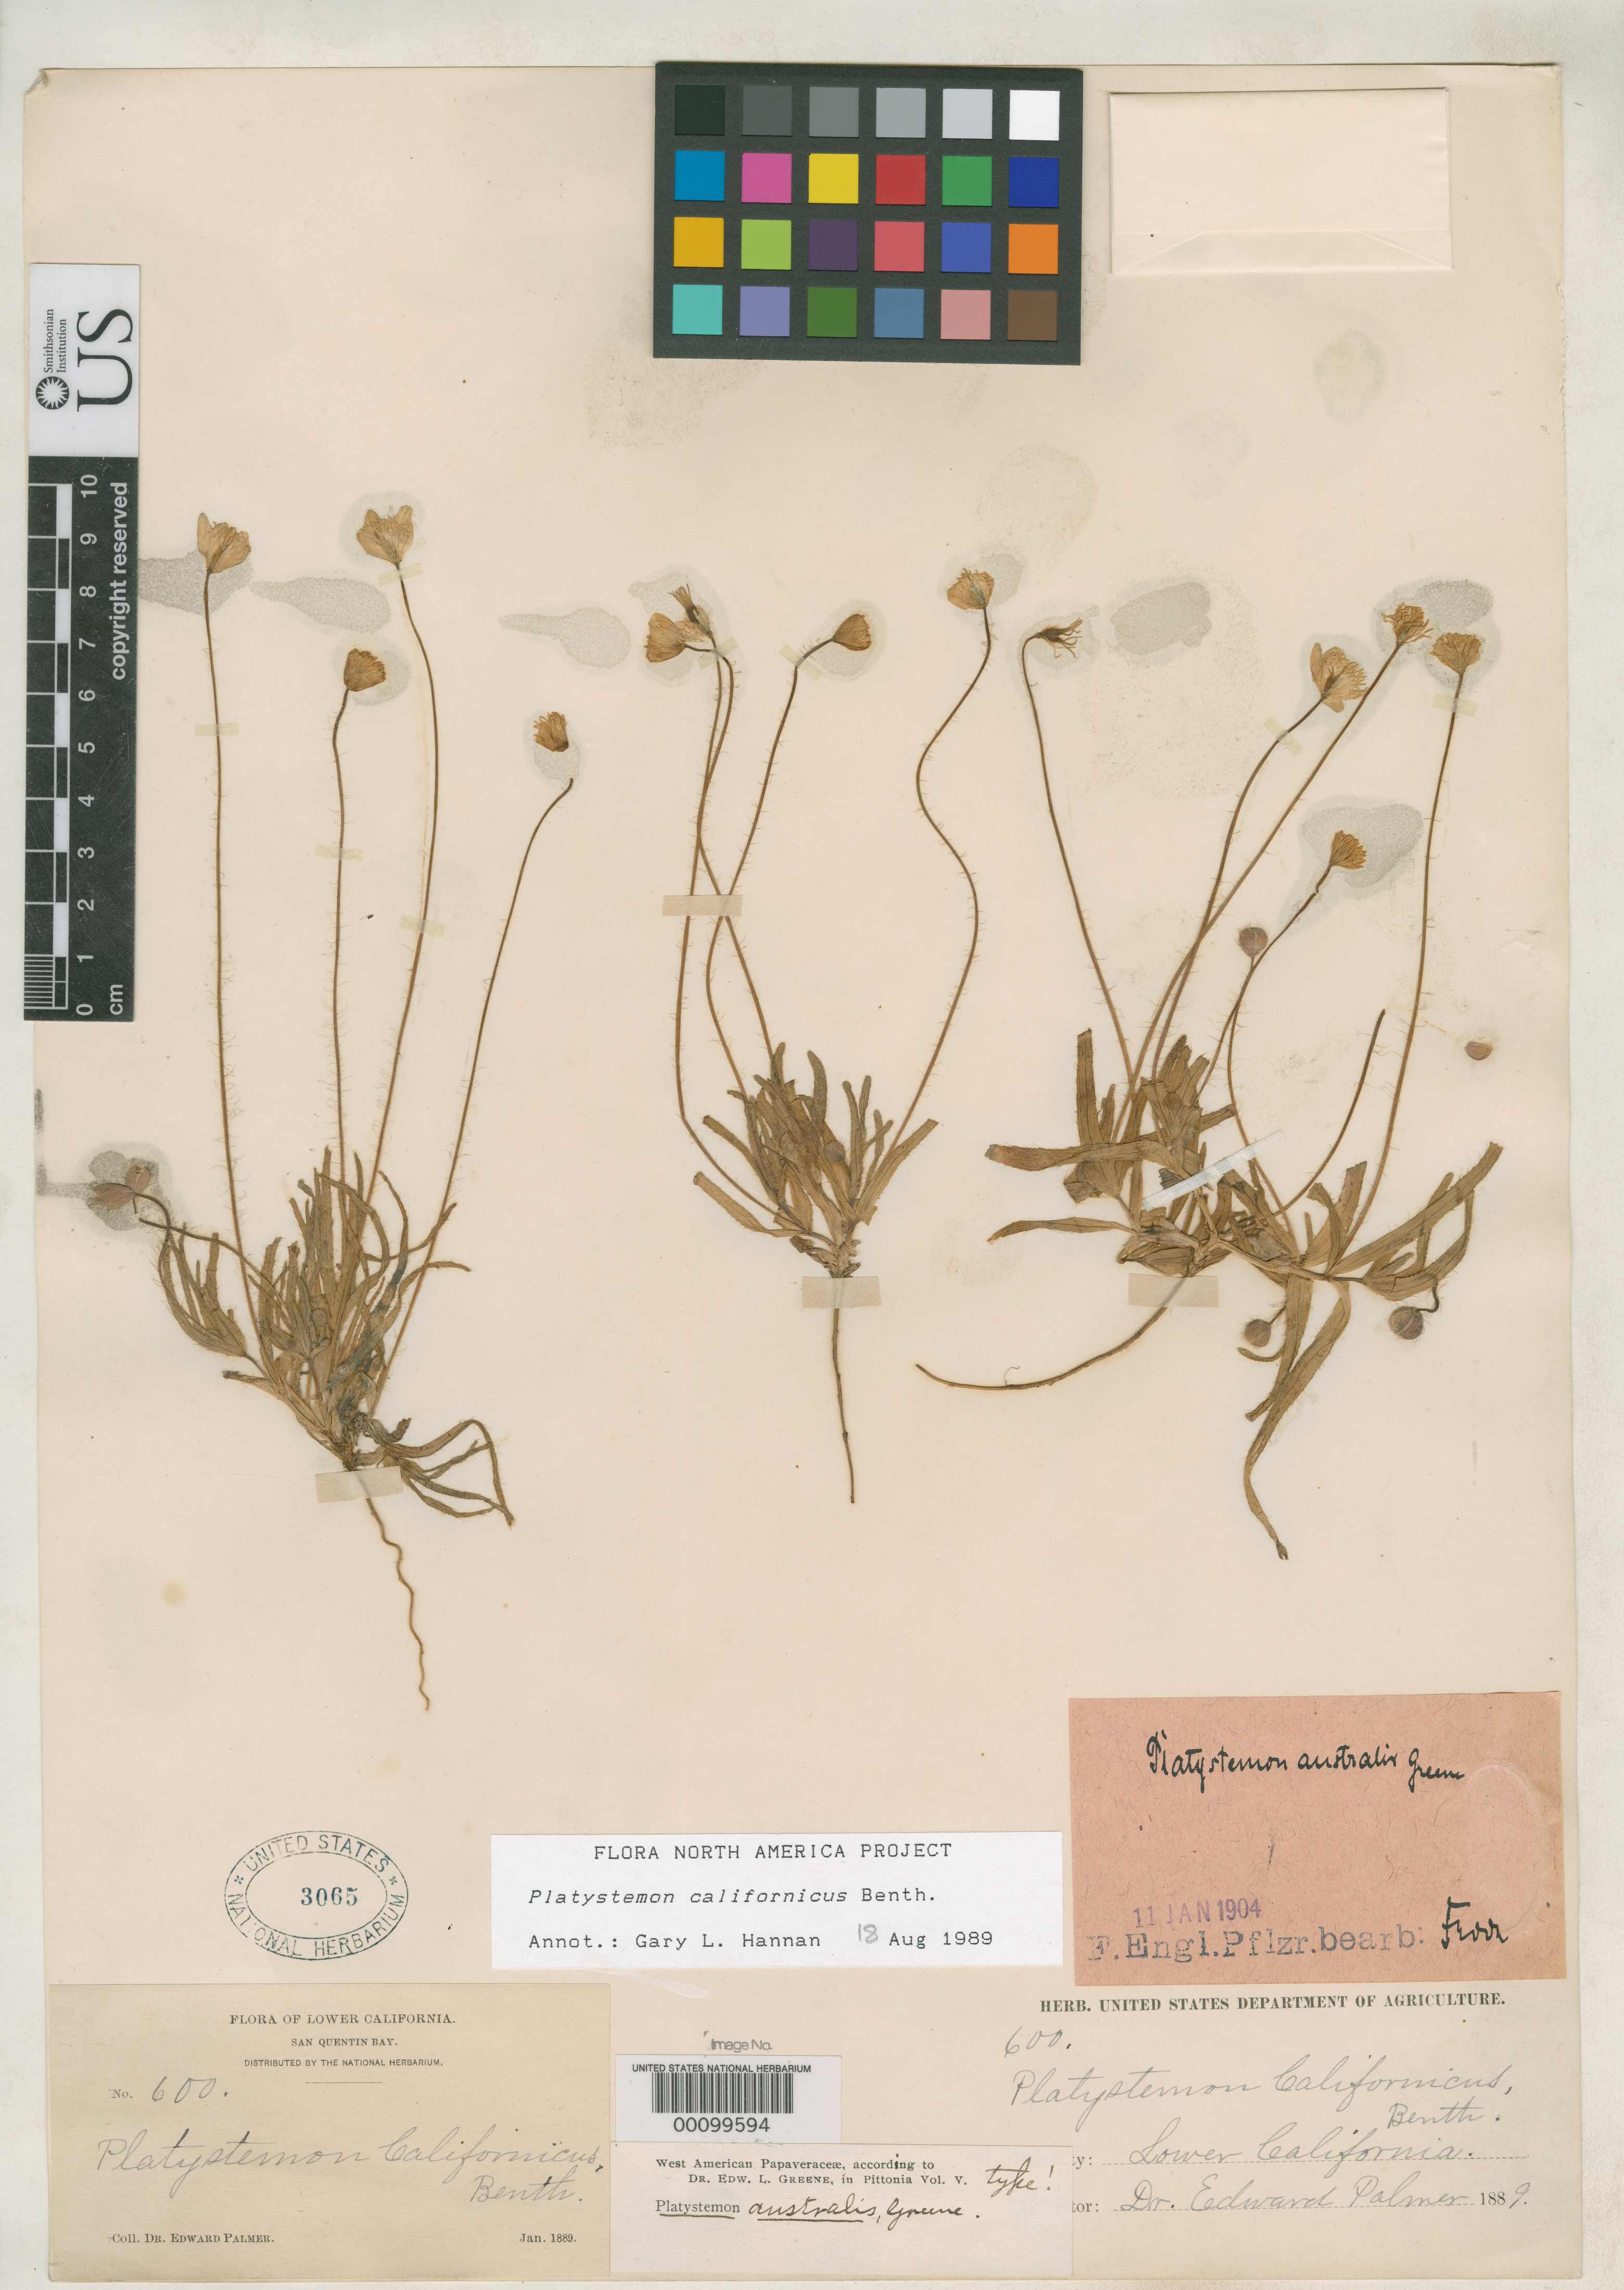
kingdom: Plantae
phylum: Tracheophyta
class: Magnoliopsida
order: Ranunculales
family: Papaveraceae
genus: Platystemon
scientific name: Platystemon australis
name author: Greene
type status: Holotype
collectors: E. Palmer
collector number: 600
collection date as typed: Jan 1889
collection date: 1889-01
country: Mexico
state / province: Baja California Norte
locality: San Quentin Bay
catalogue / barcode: US 3065